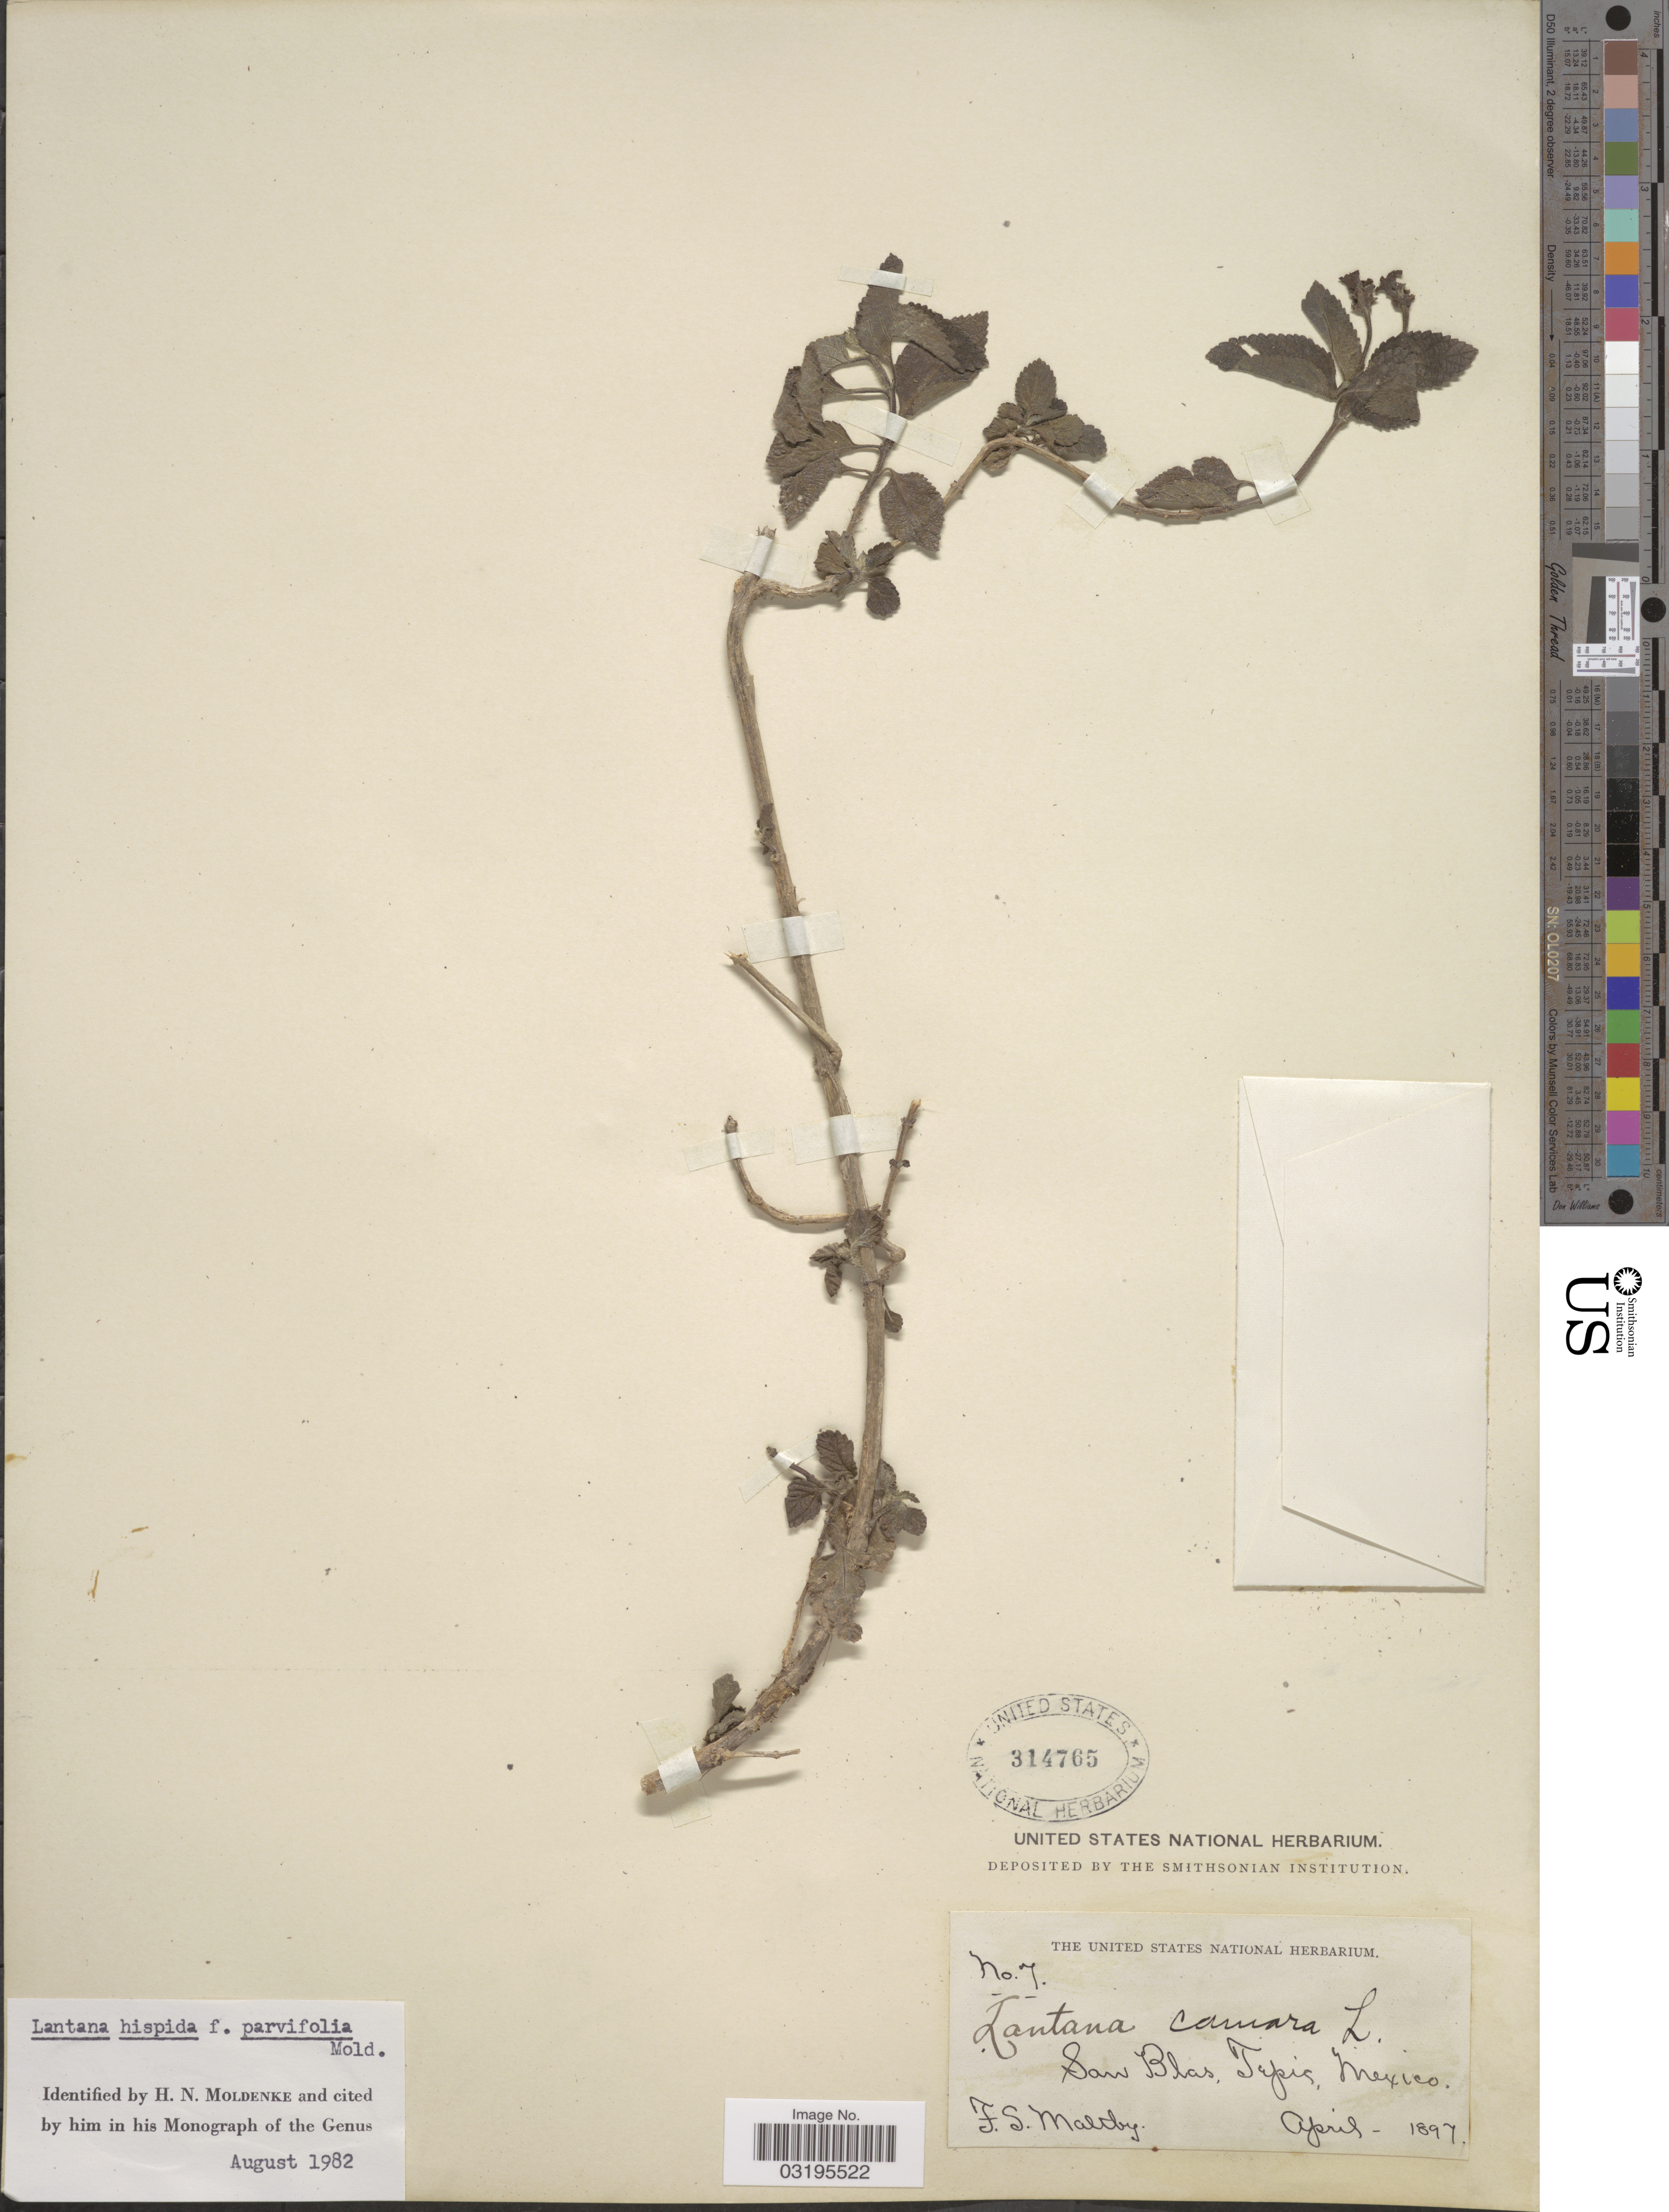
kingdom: Plantae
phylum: Tracheophyta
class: Magnoliopsida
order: Lamiales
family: Verbenaceae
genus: Lantana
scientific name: Lantana hispida f. parvifolia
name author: Kunth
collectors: F. S. Maltby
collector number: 7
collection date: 1897-04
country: Mexico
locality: San Blas, Tepic.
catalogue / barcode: US 314765